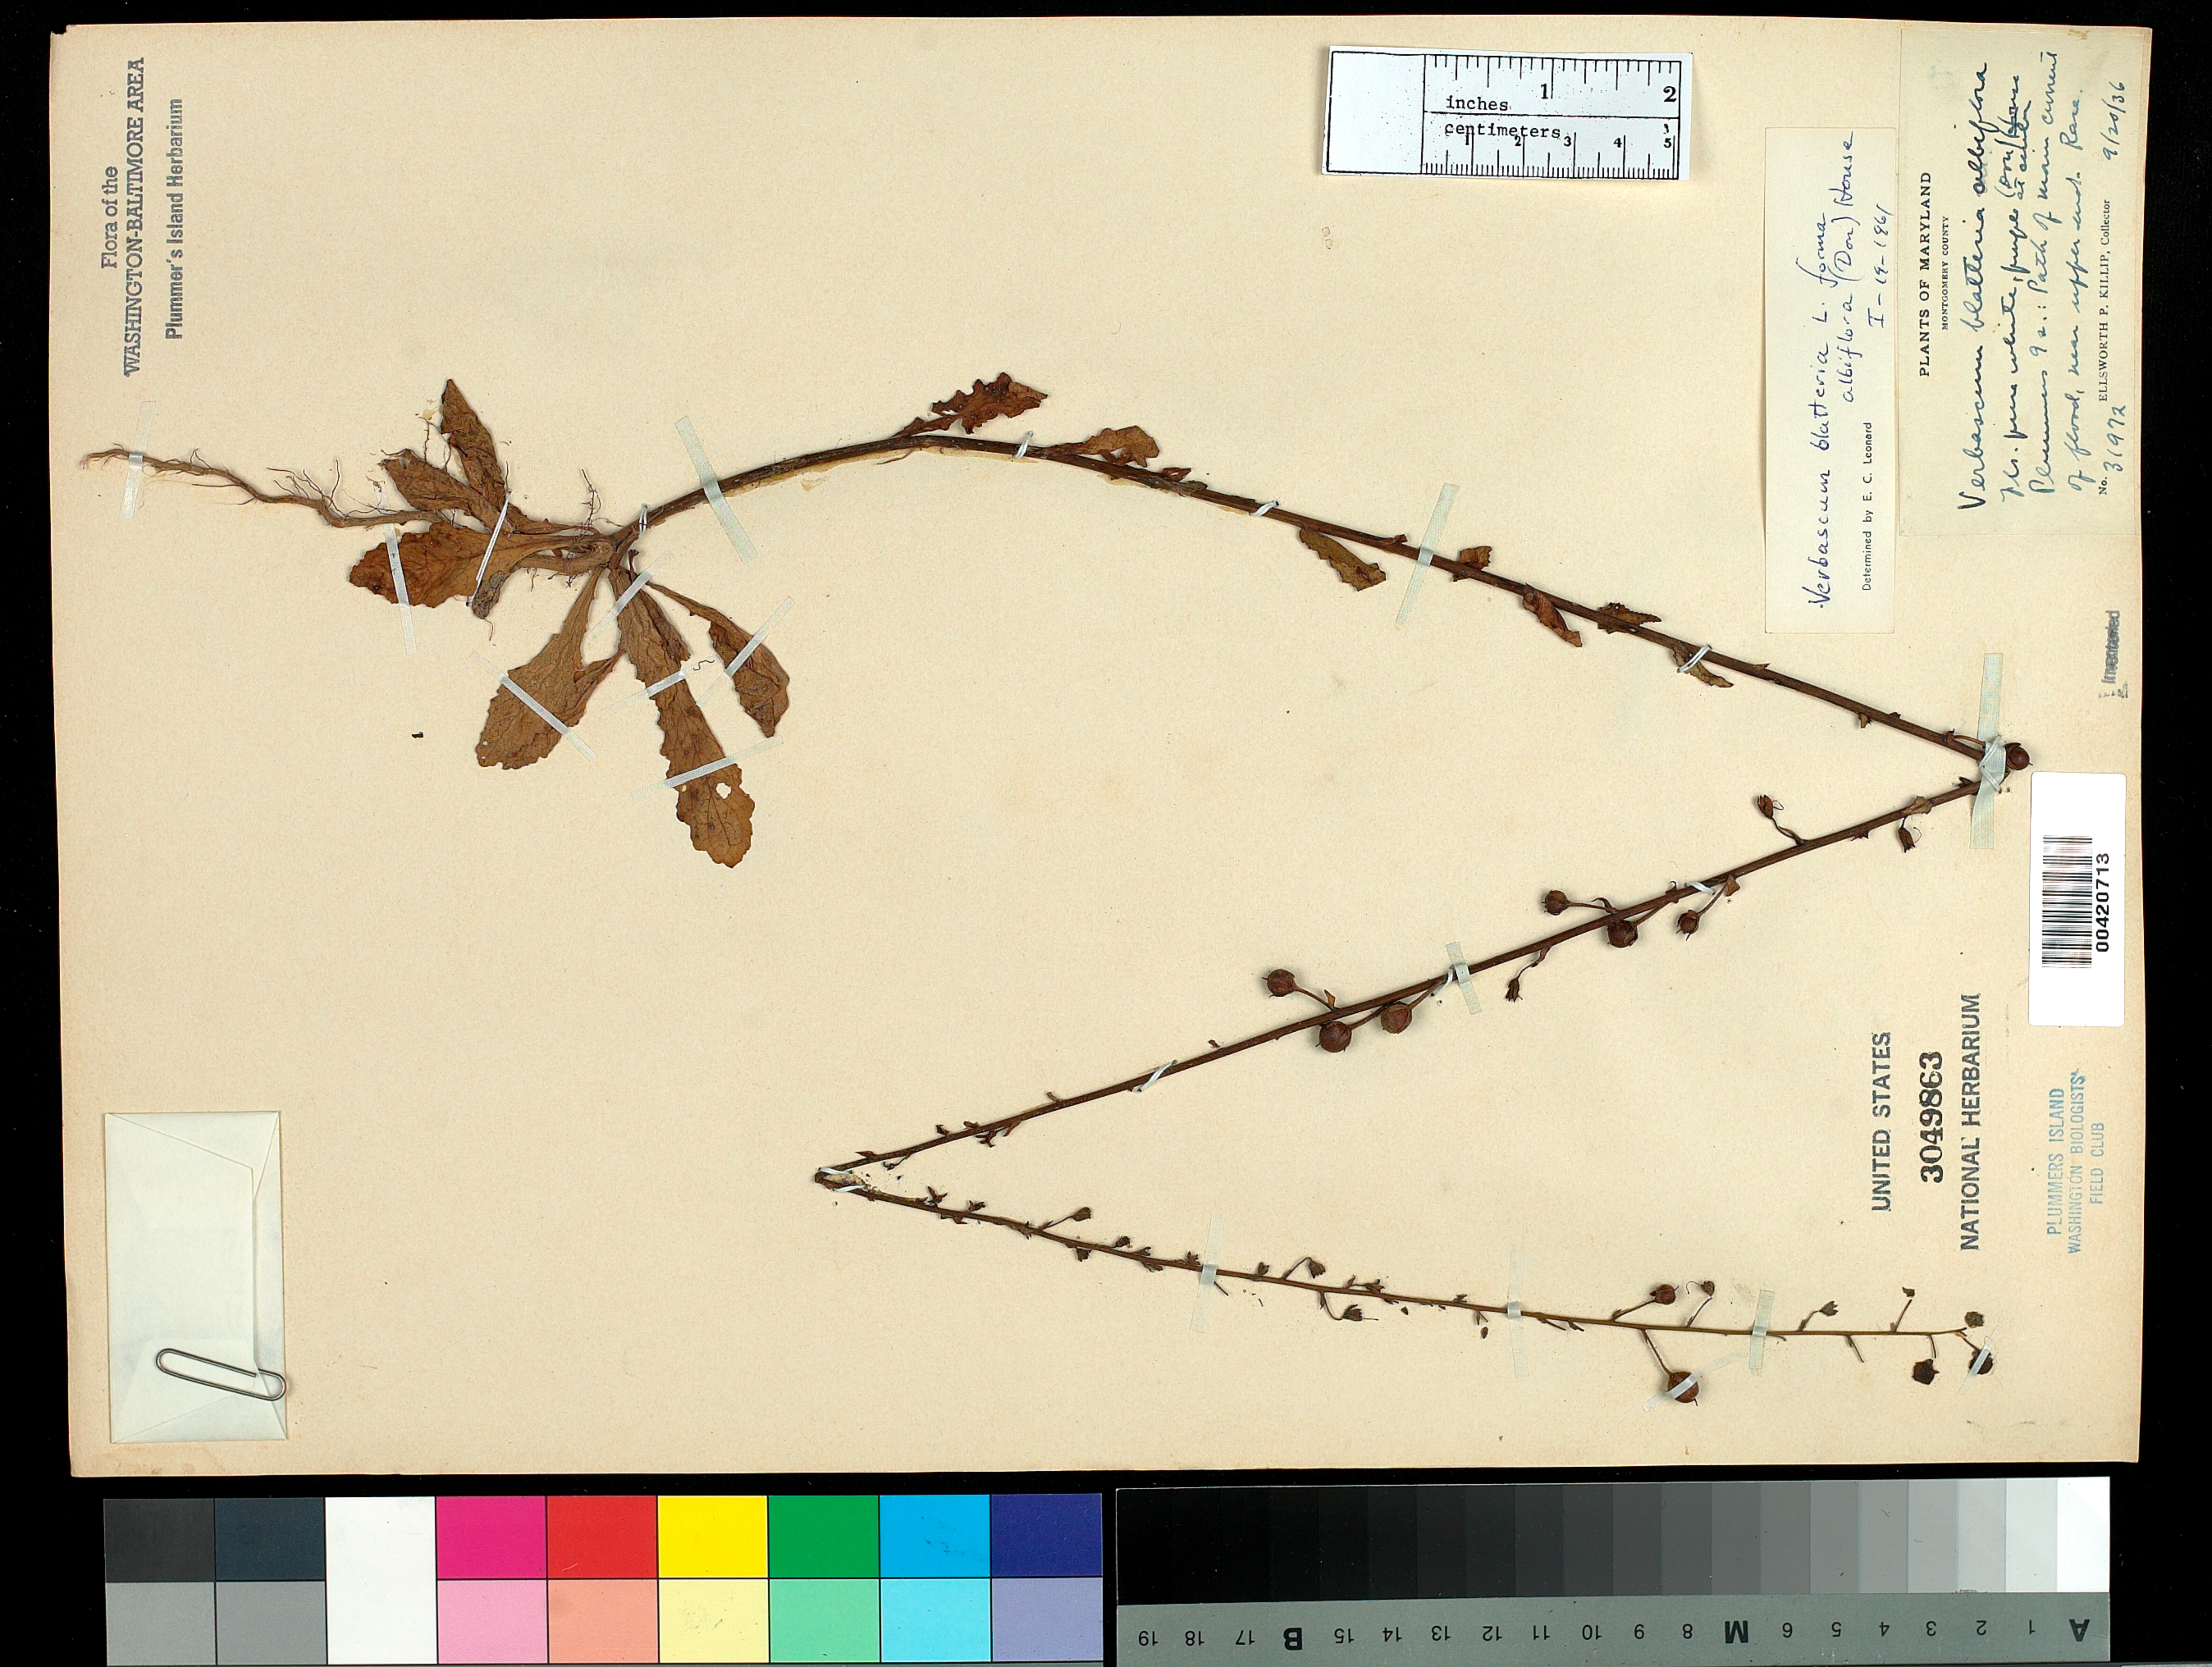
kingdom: Plantae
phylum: Tracheophyta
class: Magnoliopsida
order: Lamiales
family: Scrophulariaceae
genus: Verbascum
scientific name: Verbascum blattaria var. albiflorum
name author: Kuntze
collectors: E. P. Killip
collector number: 31972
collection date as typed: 20 Sep 1936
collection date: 1936-09-20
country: United States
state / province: Maryland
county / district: Montgomery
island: Plummers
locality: Plummer's Island; path of main current of flood near upper end C. & O. Canal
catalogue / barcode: US 3049863